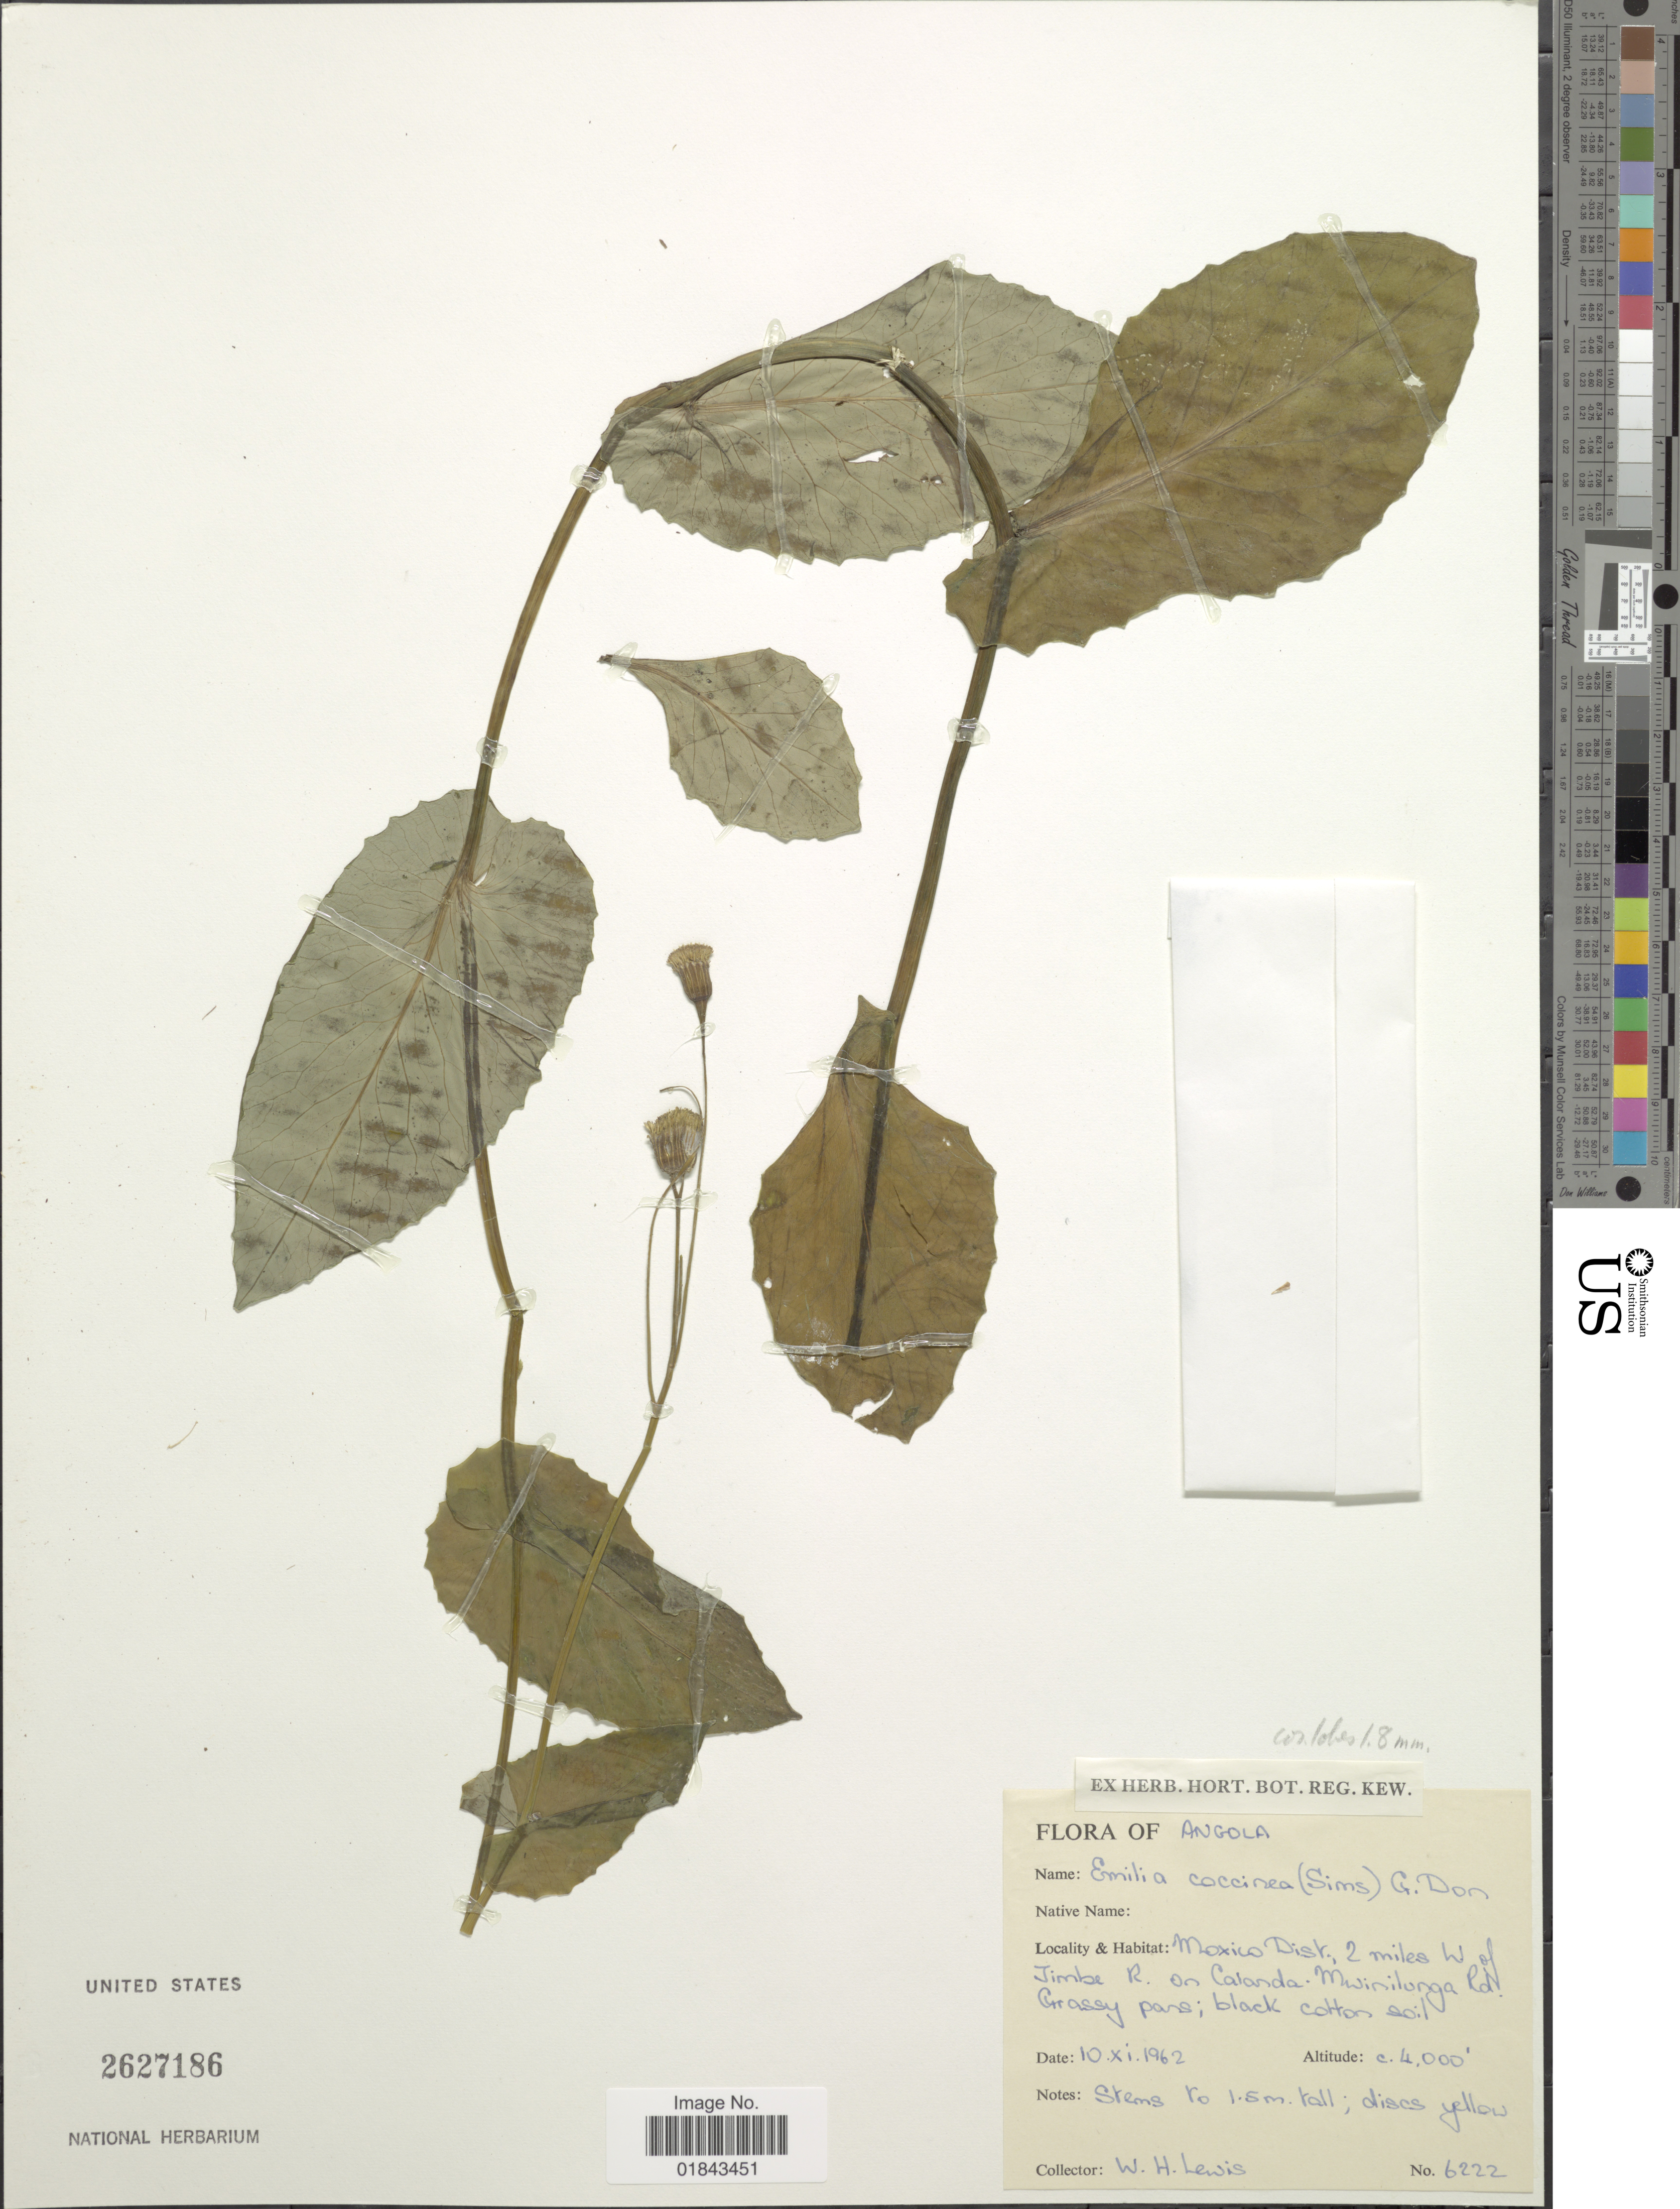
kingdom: Plantae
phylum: Tracheophyta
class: Magnoliopsida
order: Asterales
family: Asteraceae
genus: Emilia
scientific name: Emilia coccinea (Sims) Sweet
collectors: W. H. Lewis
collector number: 6222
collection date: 1962-11-01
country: Angola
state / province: Moxico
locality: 2 miles W of Jimbe R. on Calanda, Mwinilunga Rd.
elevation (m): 1219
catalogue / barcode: US 2627186